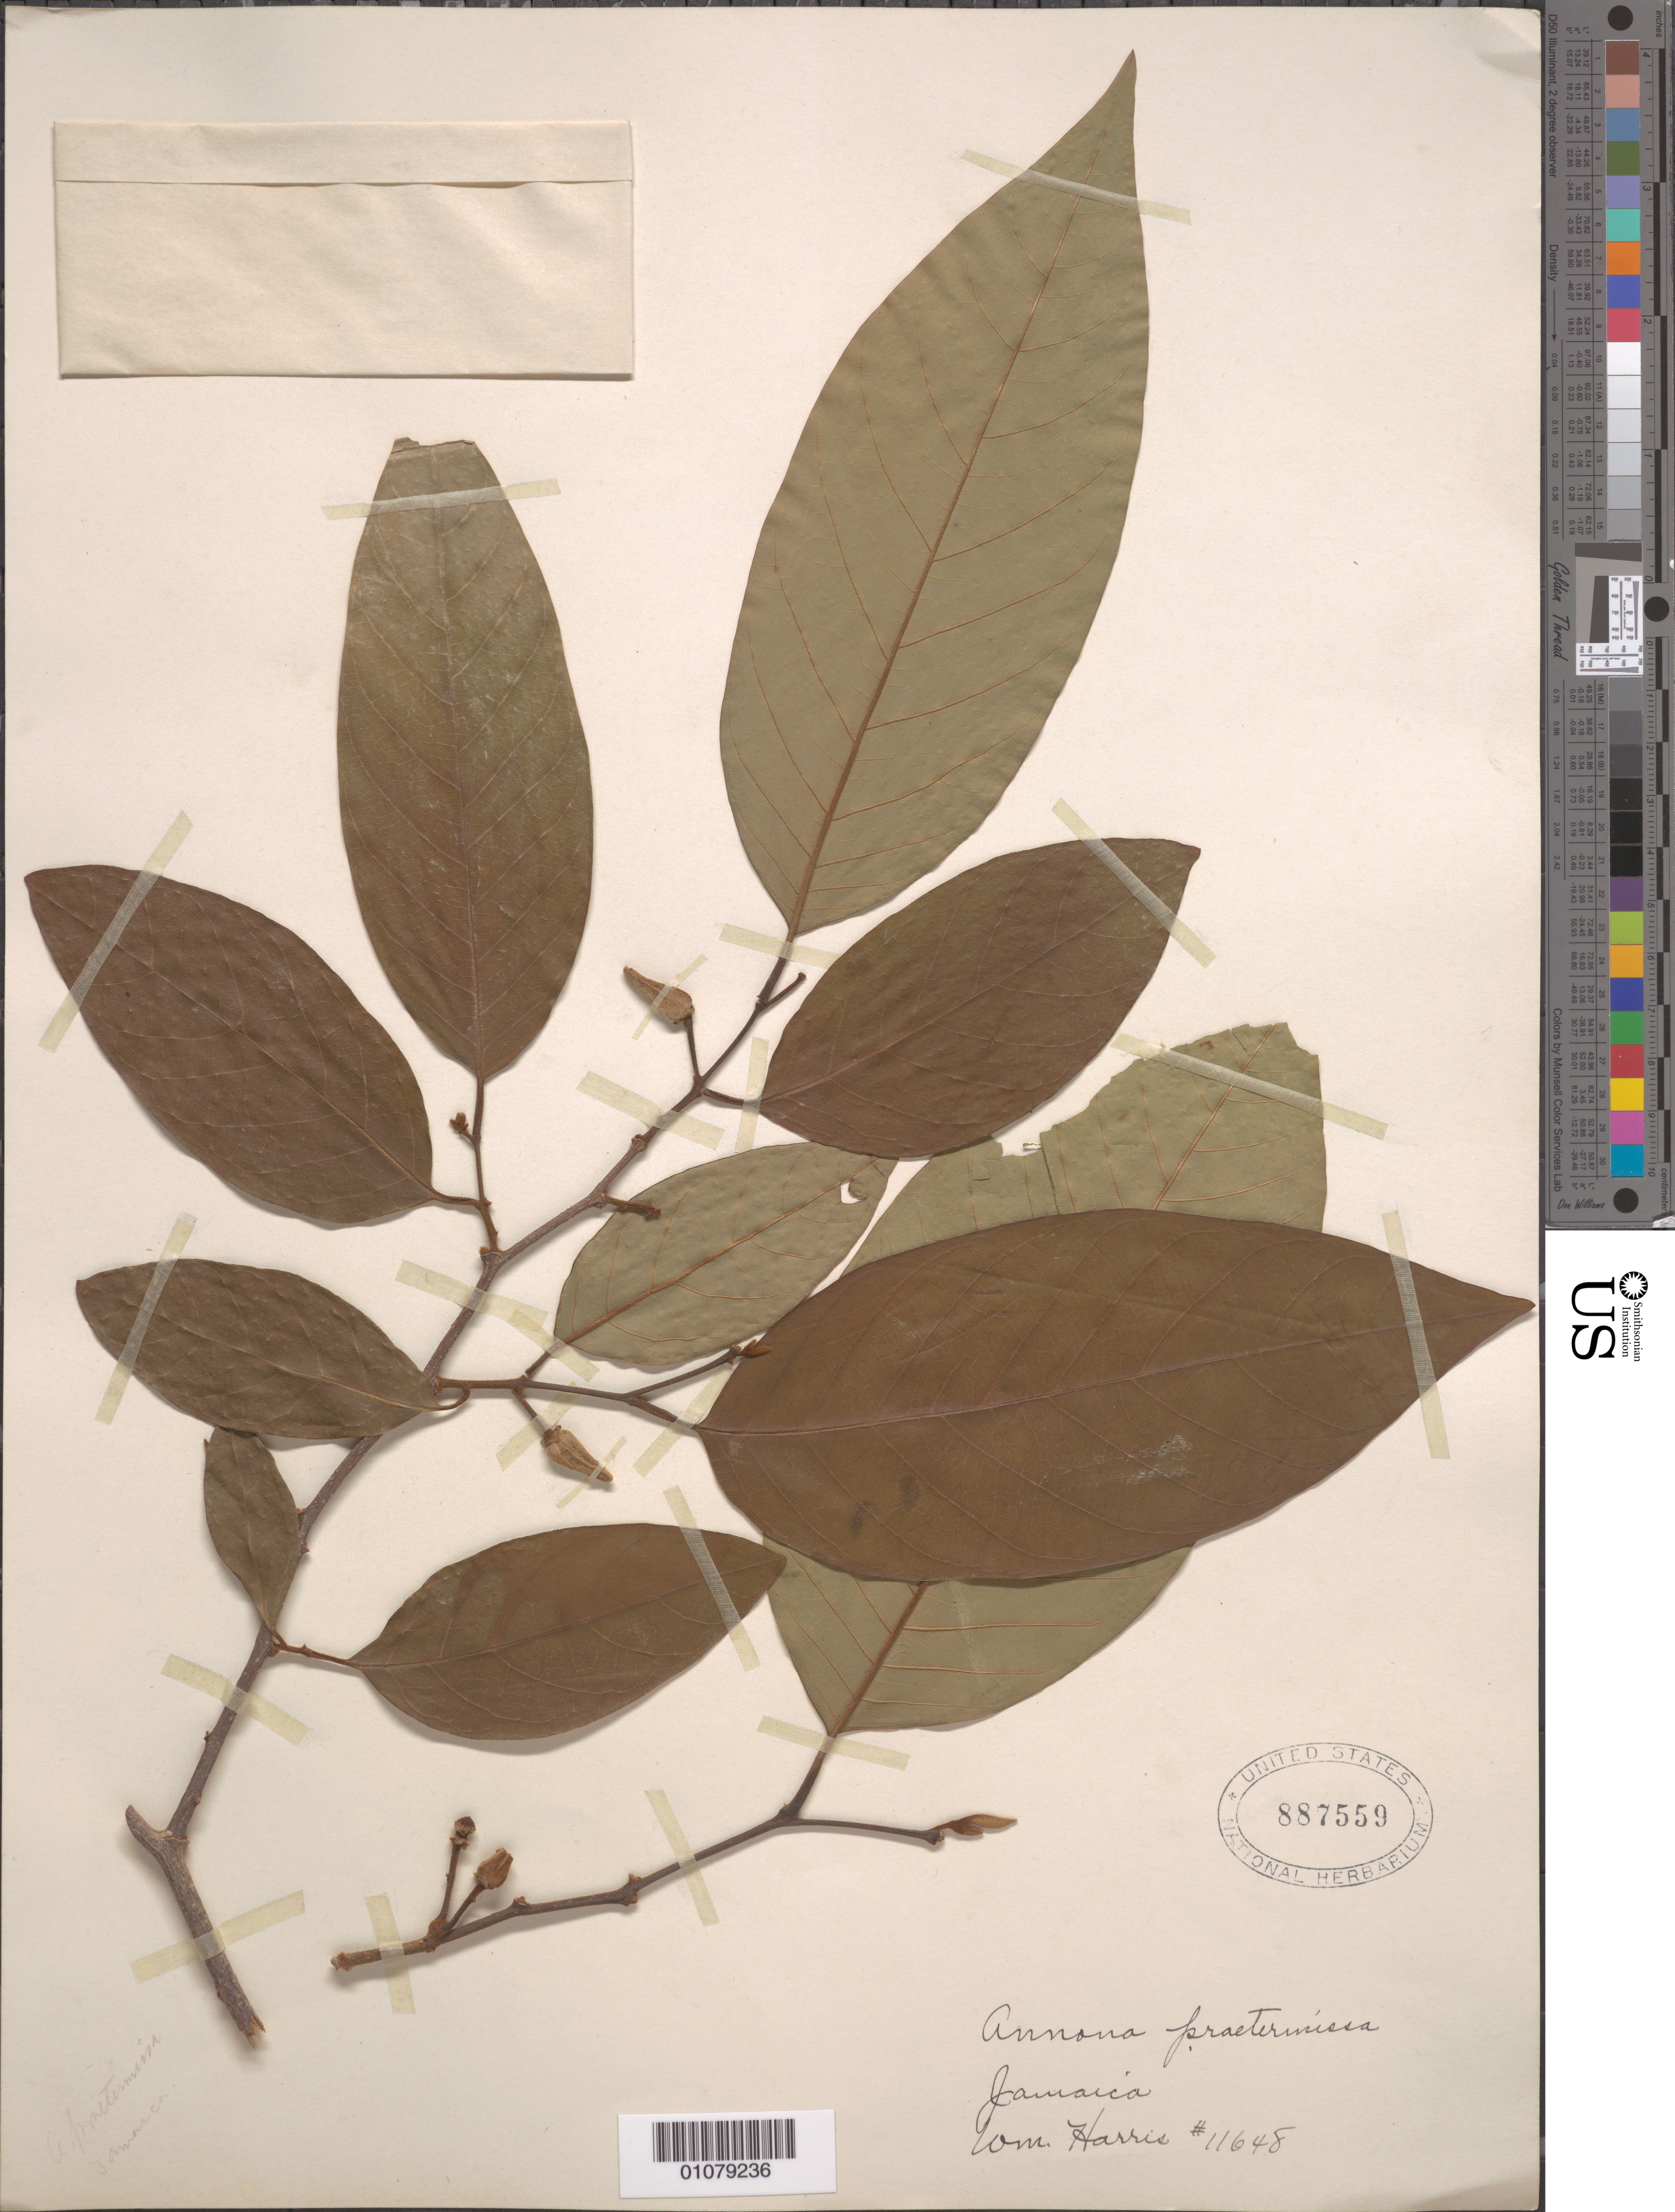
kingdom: Plantae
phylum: Tracheophyta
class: Magnoliopsida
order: Magnoliales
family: Annonaceae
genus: Annona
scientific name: Annona praetermissa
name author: Fawc. & Rendle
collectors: W. Harris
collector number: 11648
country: Jamaica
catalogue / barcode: US 887559